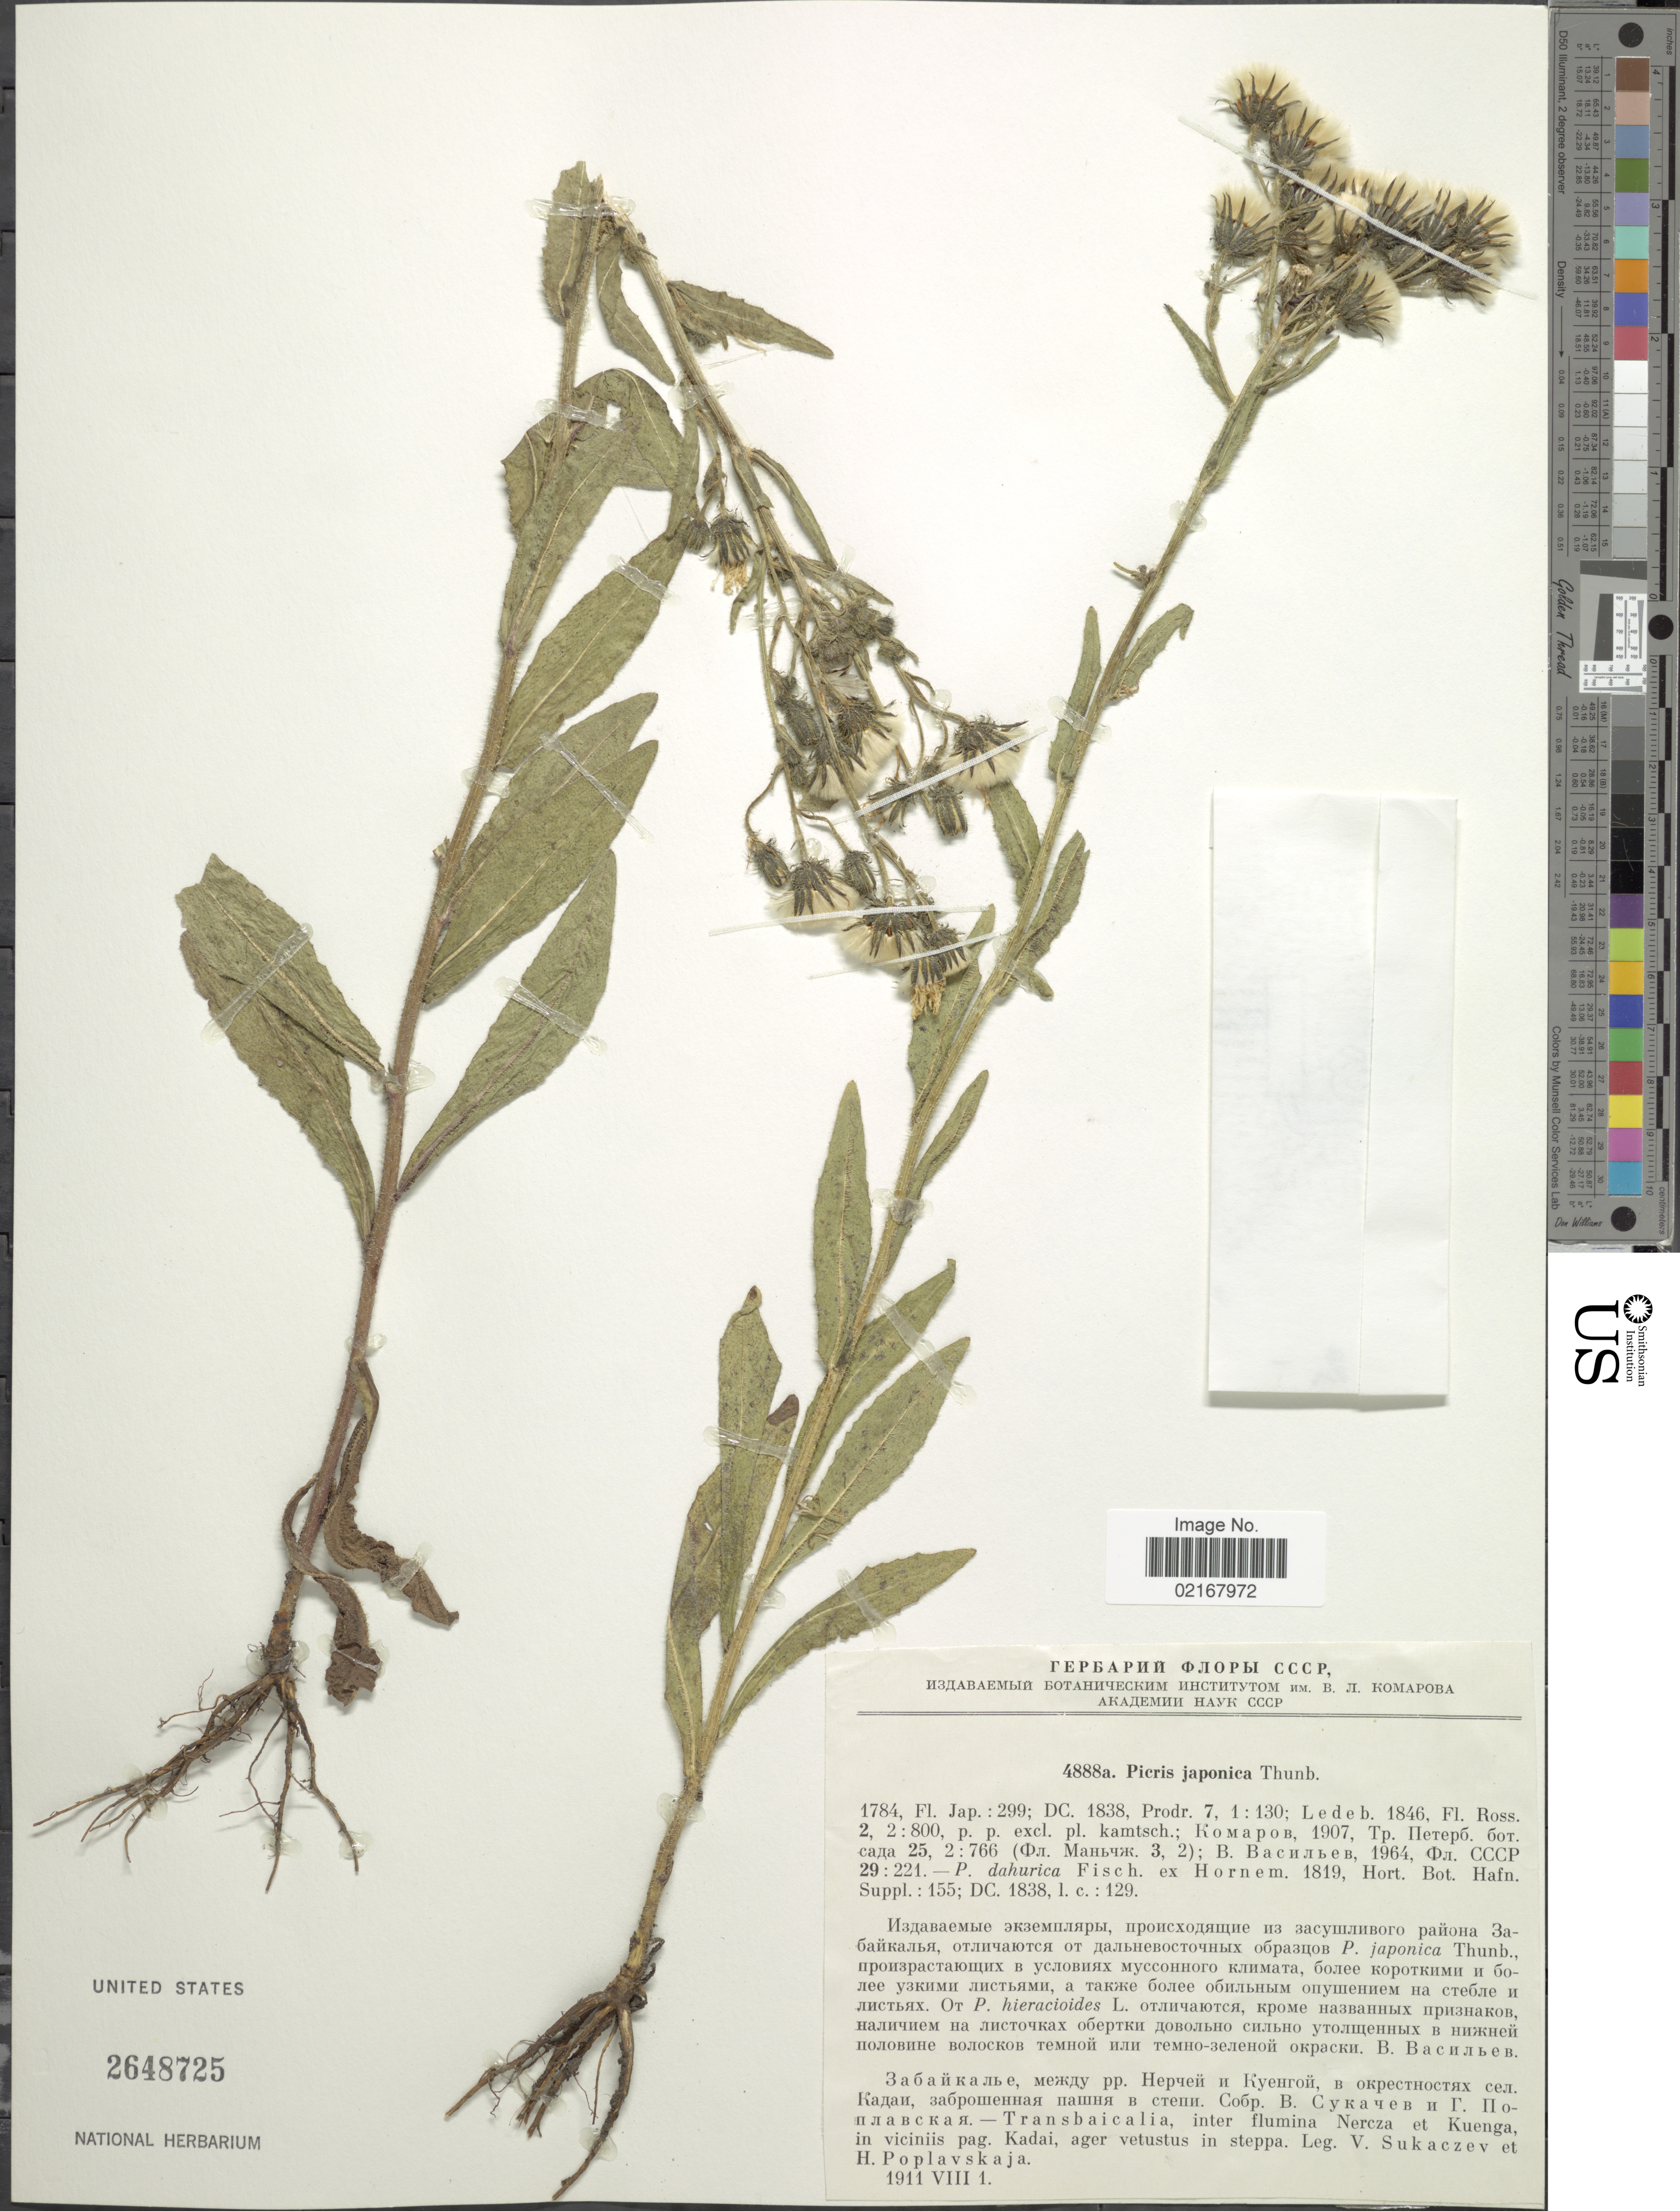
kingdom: Plantae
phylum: Tracheophyta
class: Magnoliopsida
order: Asterales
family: Asteraceae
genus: Picris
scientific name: Picris hieracioides subsp. japonica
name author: (Thurb.) Krylov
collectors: V. Sukaczev & H. I. Poplavskaja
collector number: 4888a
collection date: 1911-08-01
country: Russian Federation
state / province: Transbaikal Territory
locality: Transbaicalia, inter flumina Nercza et Kuenga, pag. Kadai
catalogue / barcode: US 2648725